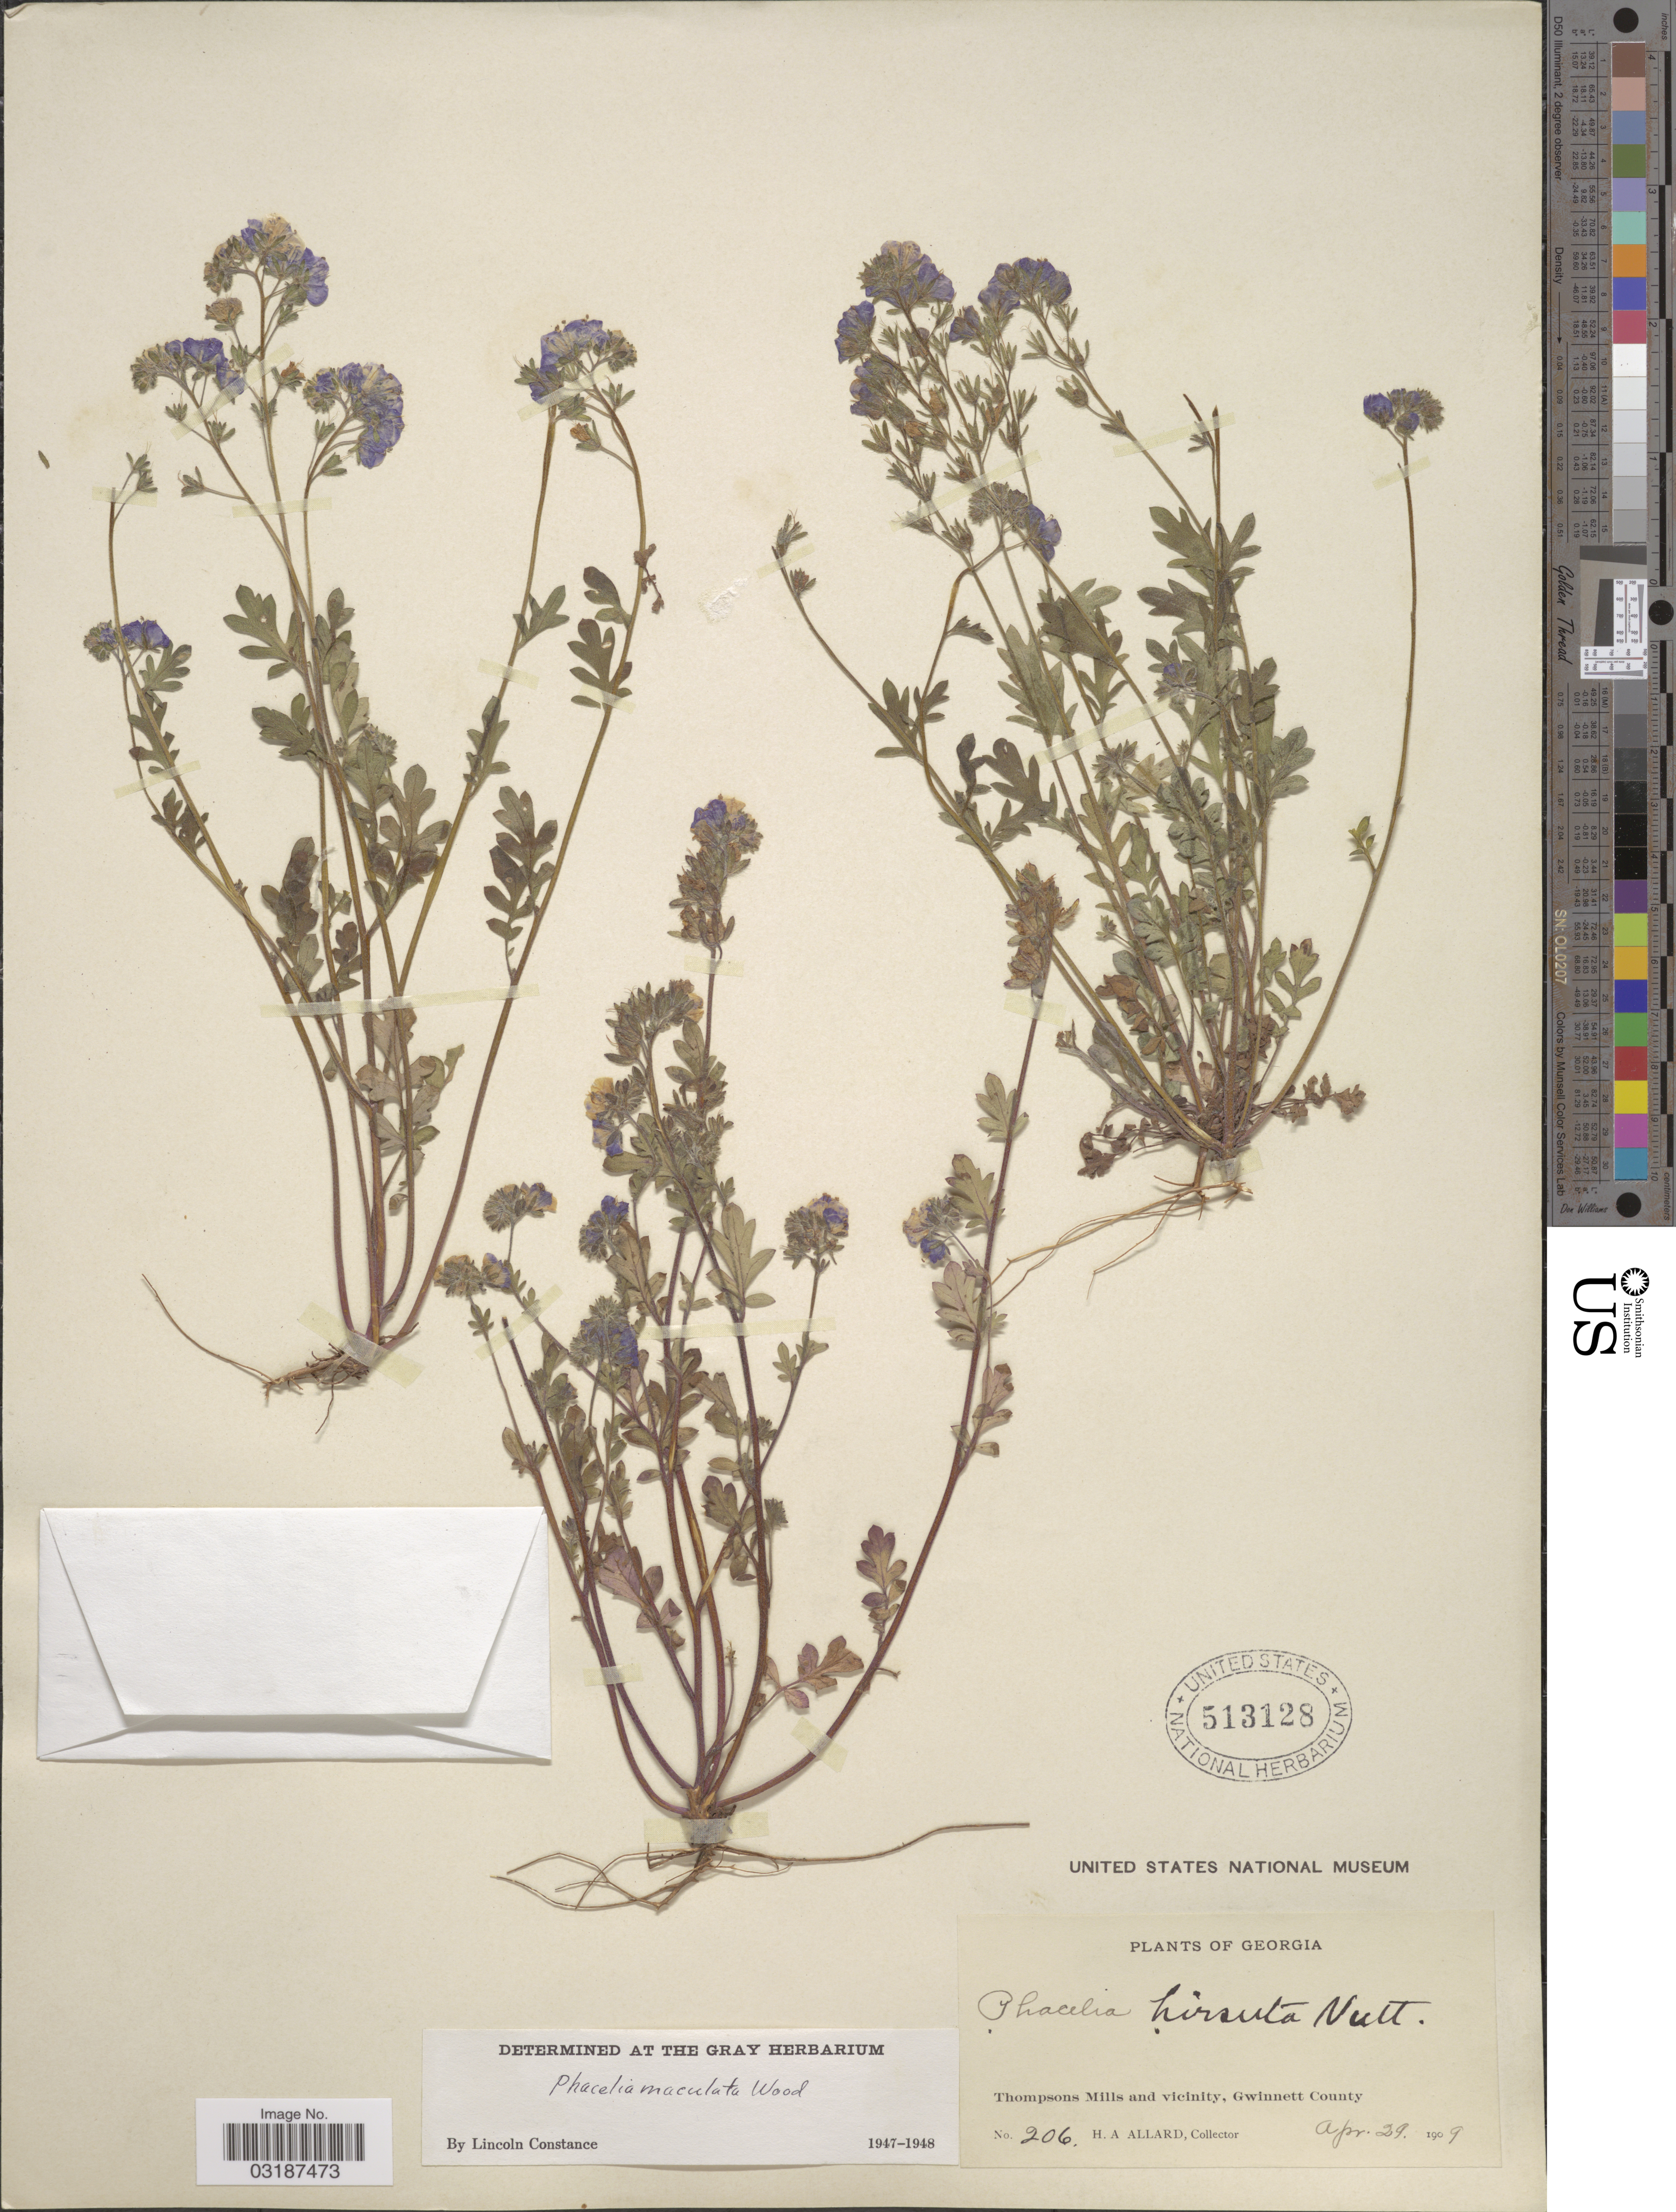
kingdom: Plantae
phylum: Tracheophyta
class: Magnoliopsida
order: Boraginales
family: Hydrophyllaceae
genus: Phacelia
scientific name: Phacelia maculata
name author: Alph. Wood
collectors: H. A. Allard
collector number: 206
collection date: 1909-04-29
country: United States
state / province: Georgia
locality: Thompsons Mills and vicinity, Gwinnett County.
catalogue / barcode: US 513128